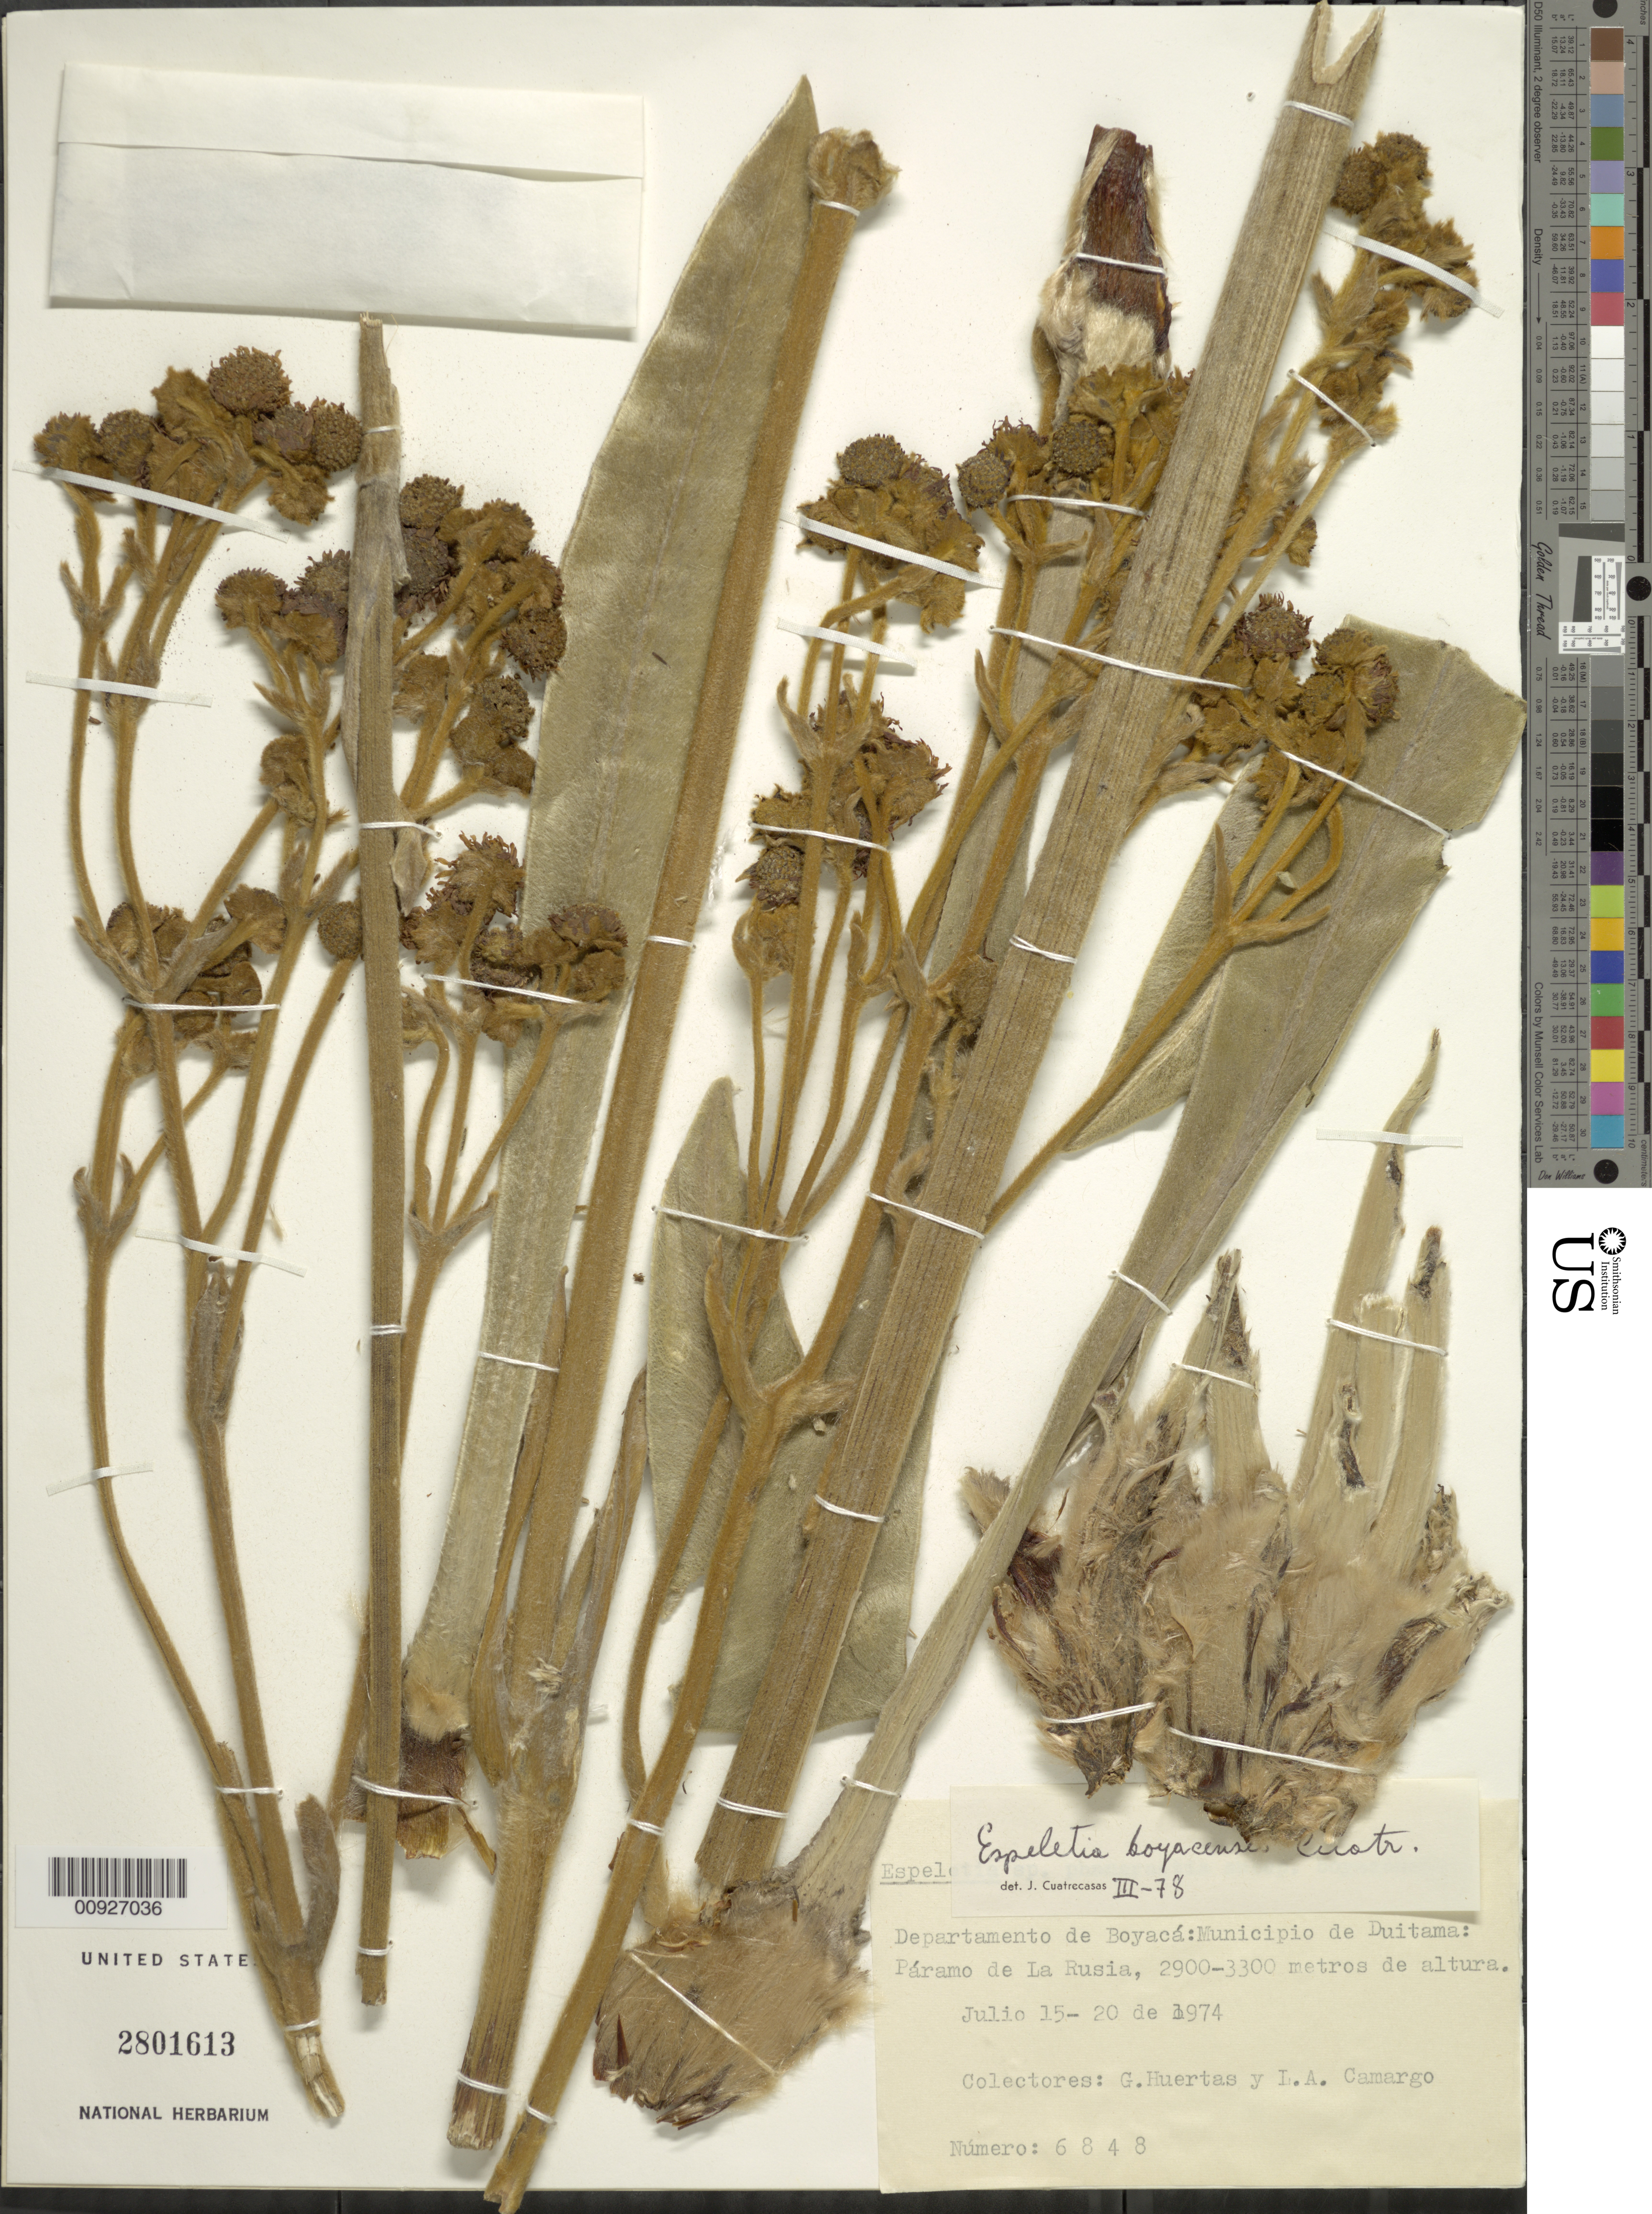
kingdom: Plantae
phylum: Tracheophyta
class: Magnoliopsida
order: Asterales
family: Asteraceae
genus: Espeletia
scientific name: Espeletia boyacensis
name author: Cuatrec.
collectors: G. Huertas & L. A. Camargo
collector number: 6848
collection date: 1974-07-15/1974-07-20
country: Colombia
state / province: Boyacá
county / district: Duitama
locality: Páramo de La Rusia: (Duitama-Charalá) El Rosal.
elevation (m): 2900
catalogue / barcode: US 2801613